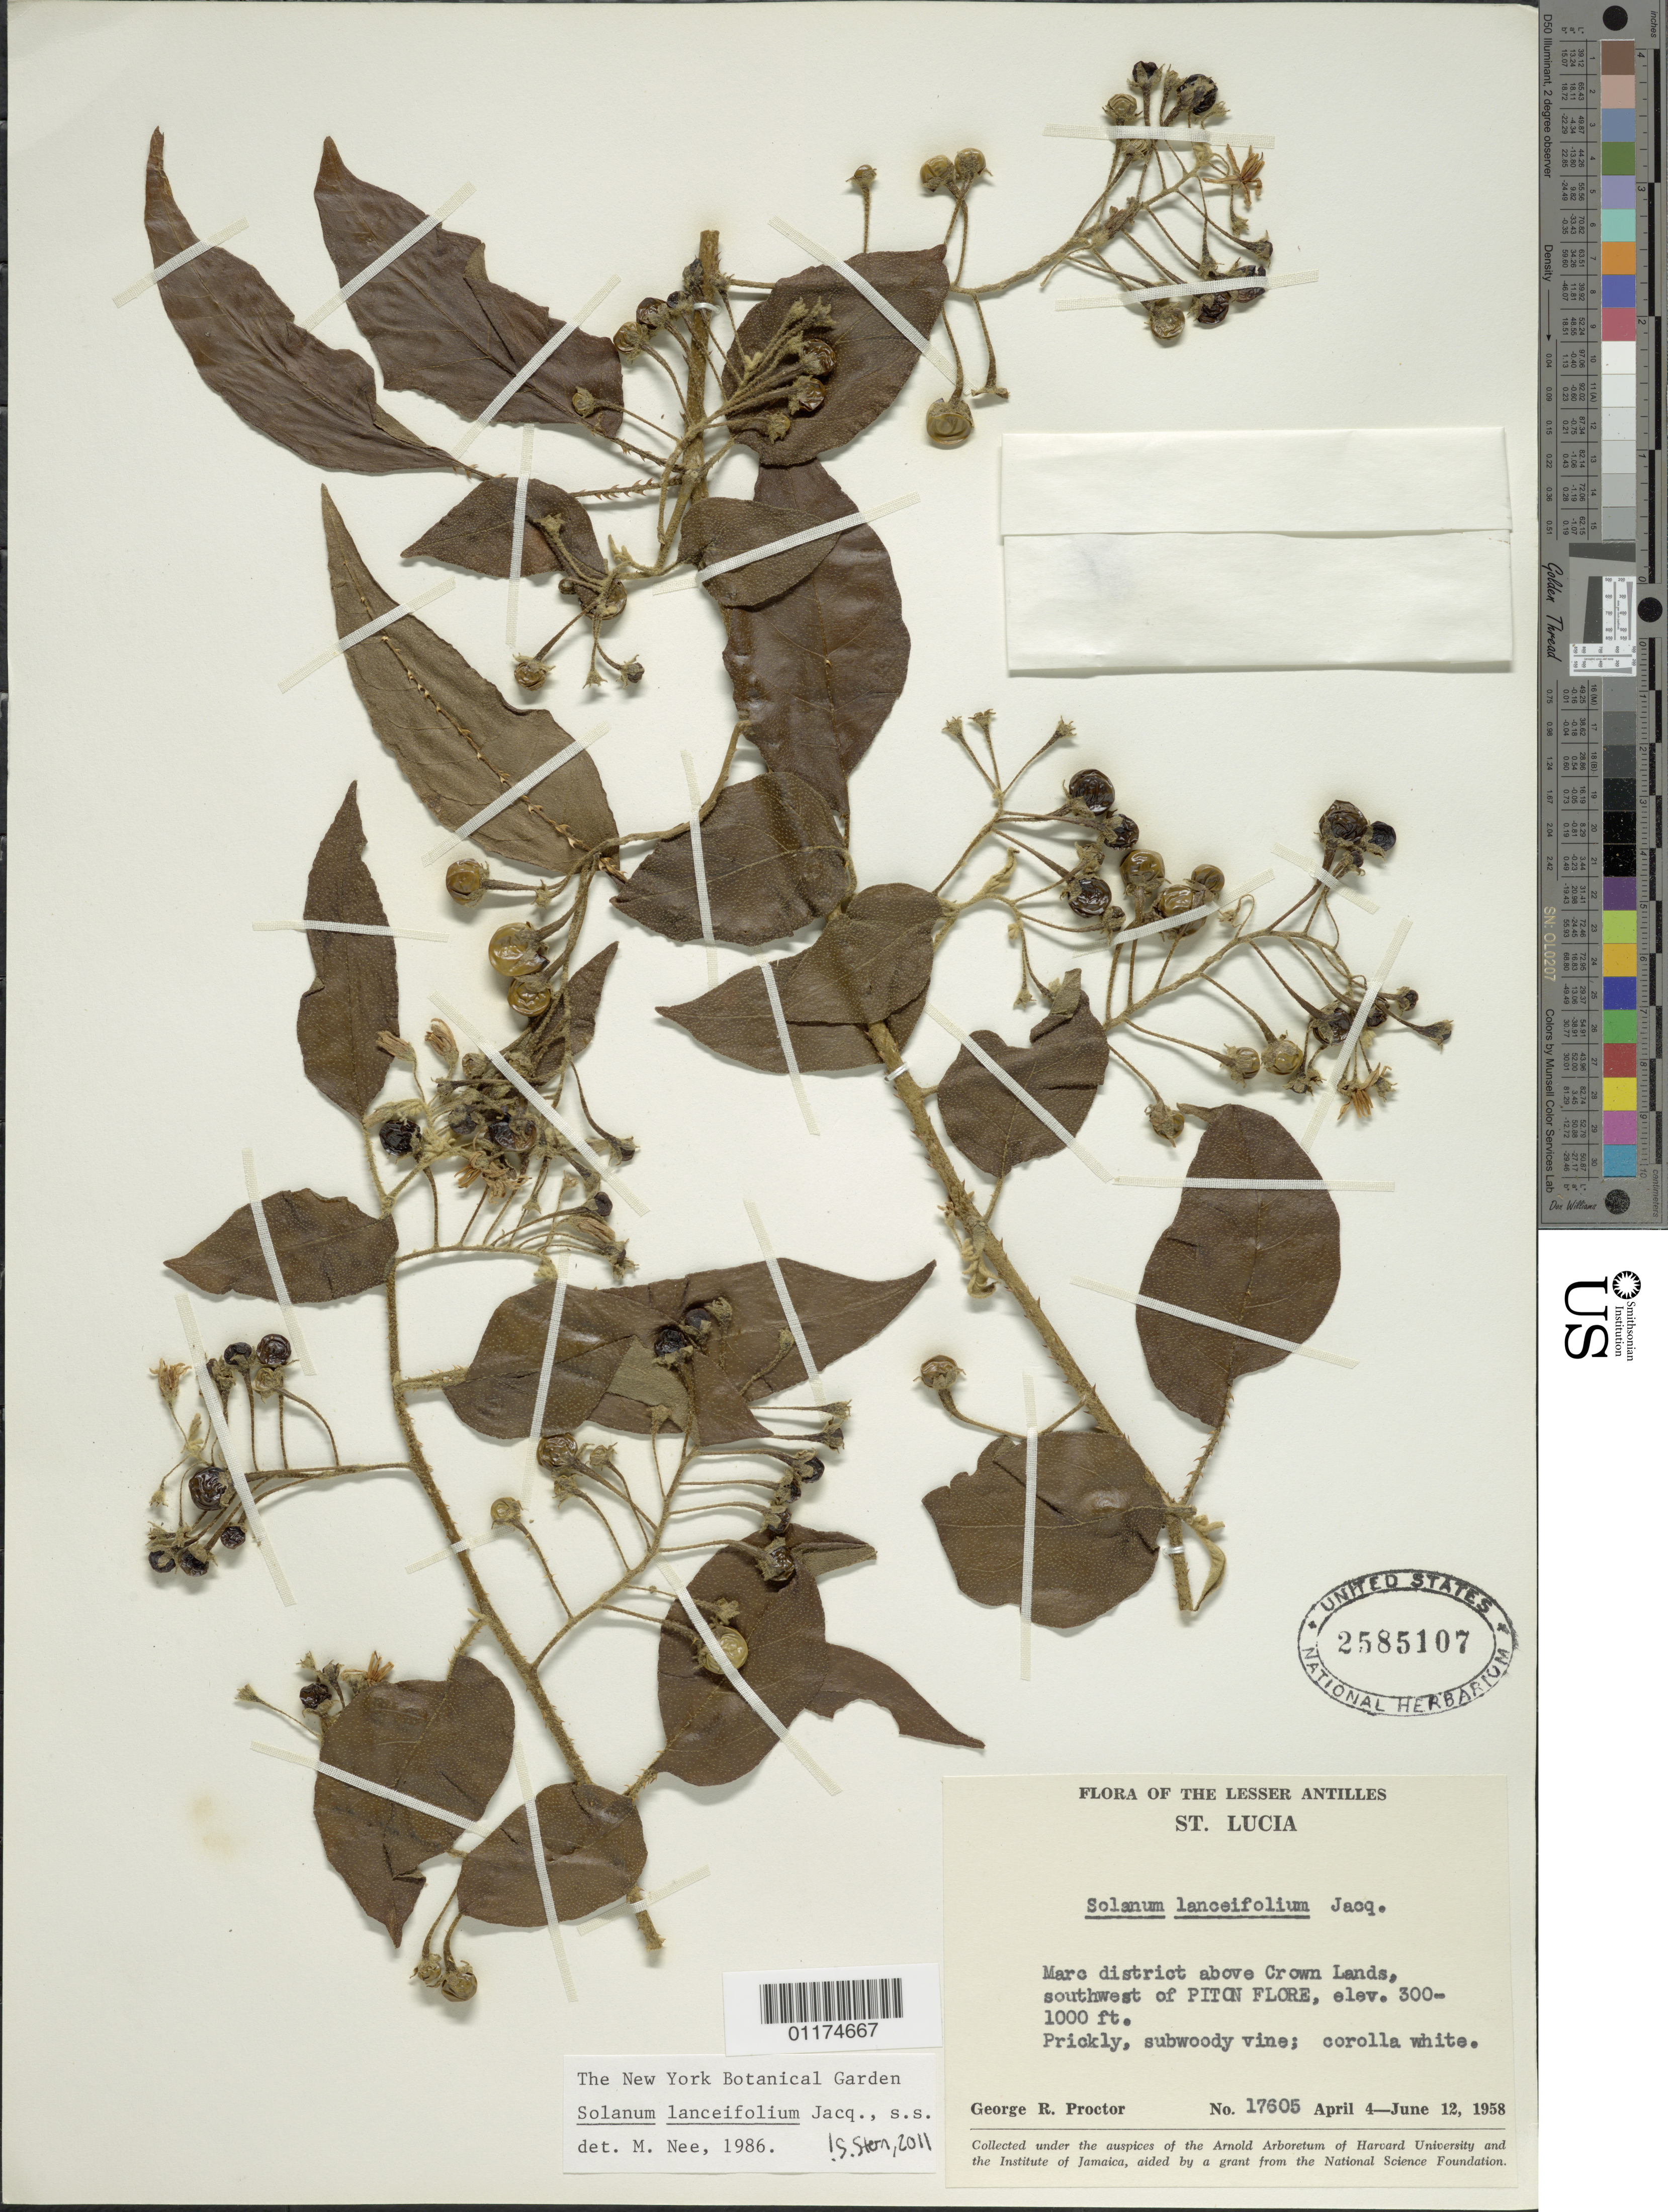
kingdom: Plantae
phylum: Tracheophyta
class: Magnoliopsida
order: Solanales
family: Solanaceae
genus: Solanum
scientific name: Solanum lanceifolium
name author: Jacq.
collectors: G. R. Proctor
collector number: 17605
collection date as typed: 04 Apr 1958 to 12 Jun 1958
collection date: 1958-04-04/1958-06-12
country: St. Lucia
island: St. Lucia I.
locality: Marc district above Crown Lands, southwest of PITON FLORE,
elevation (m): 91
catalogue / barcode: US 2585107